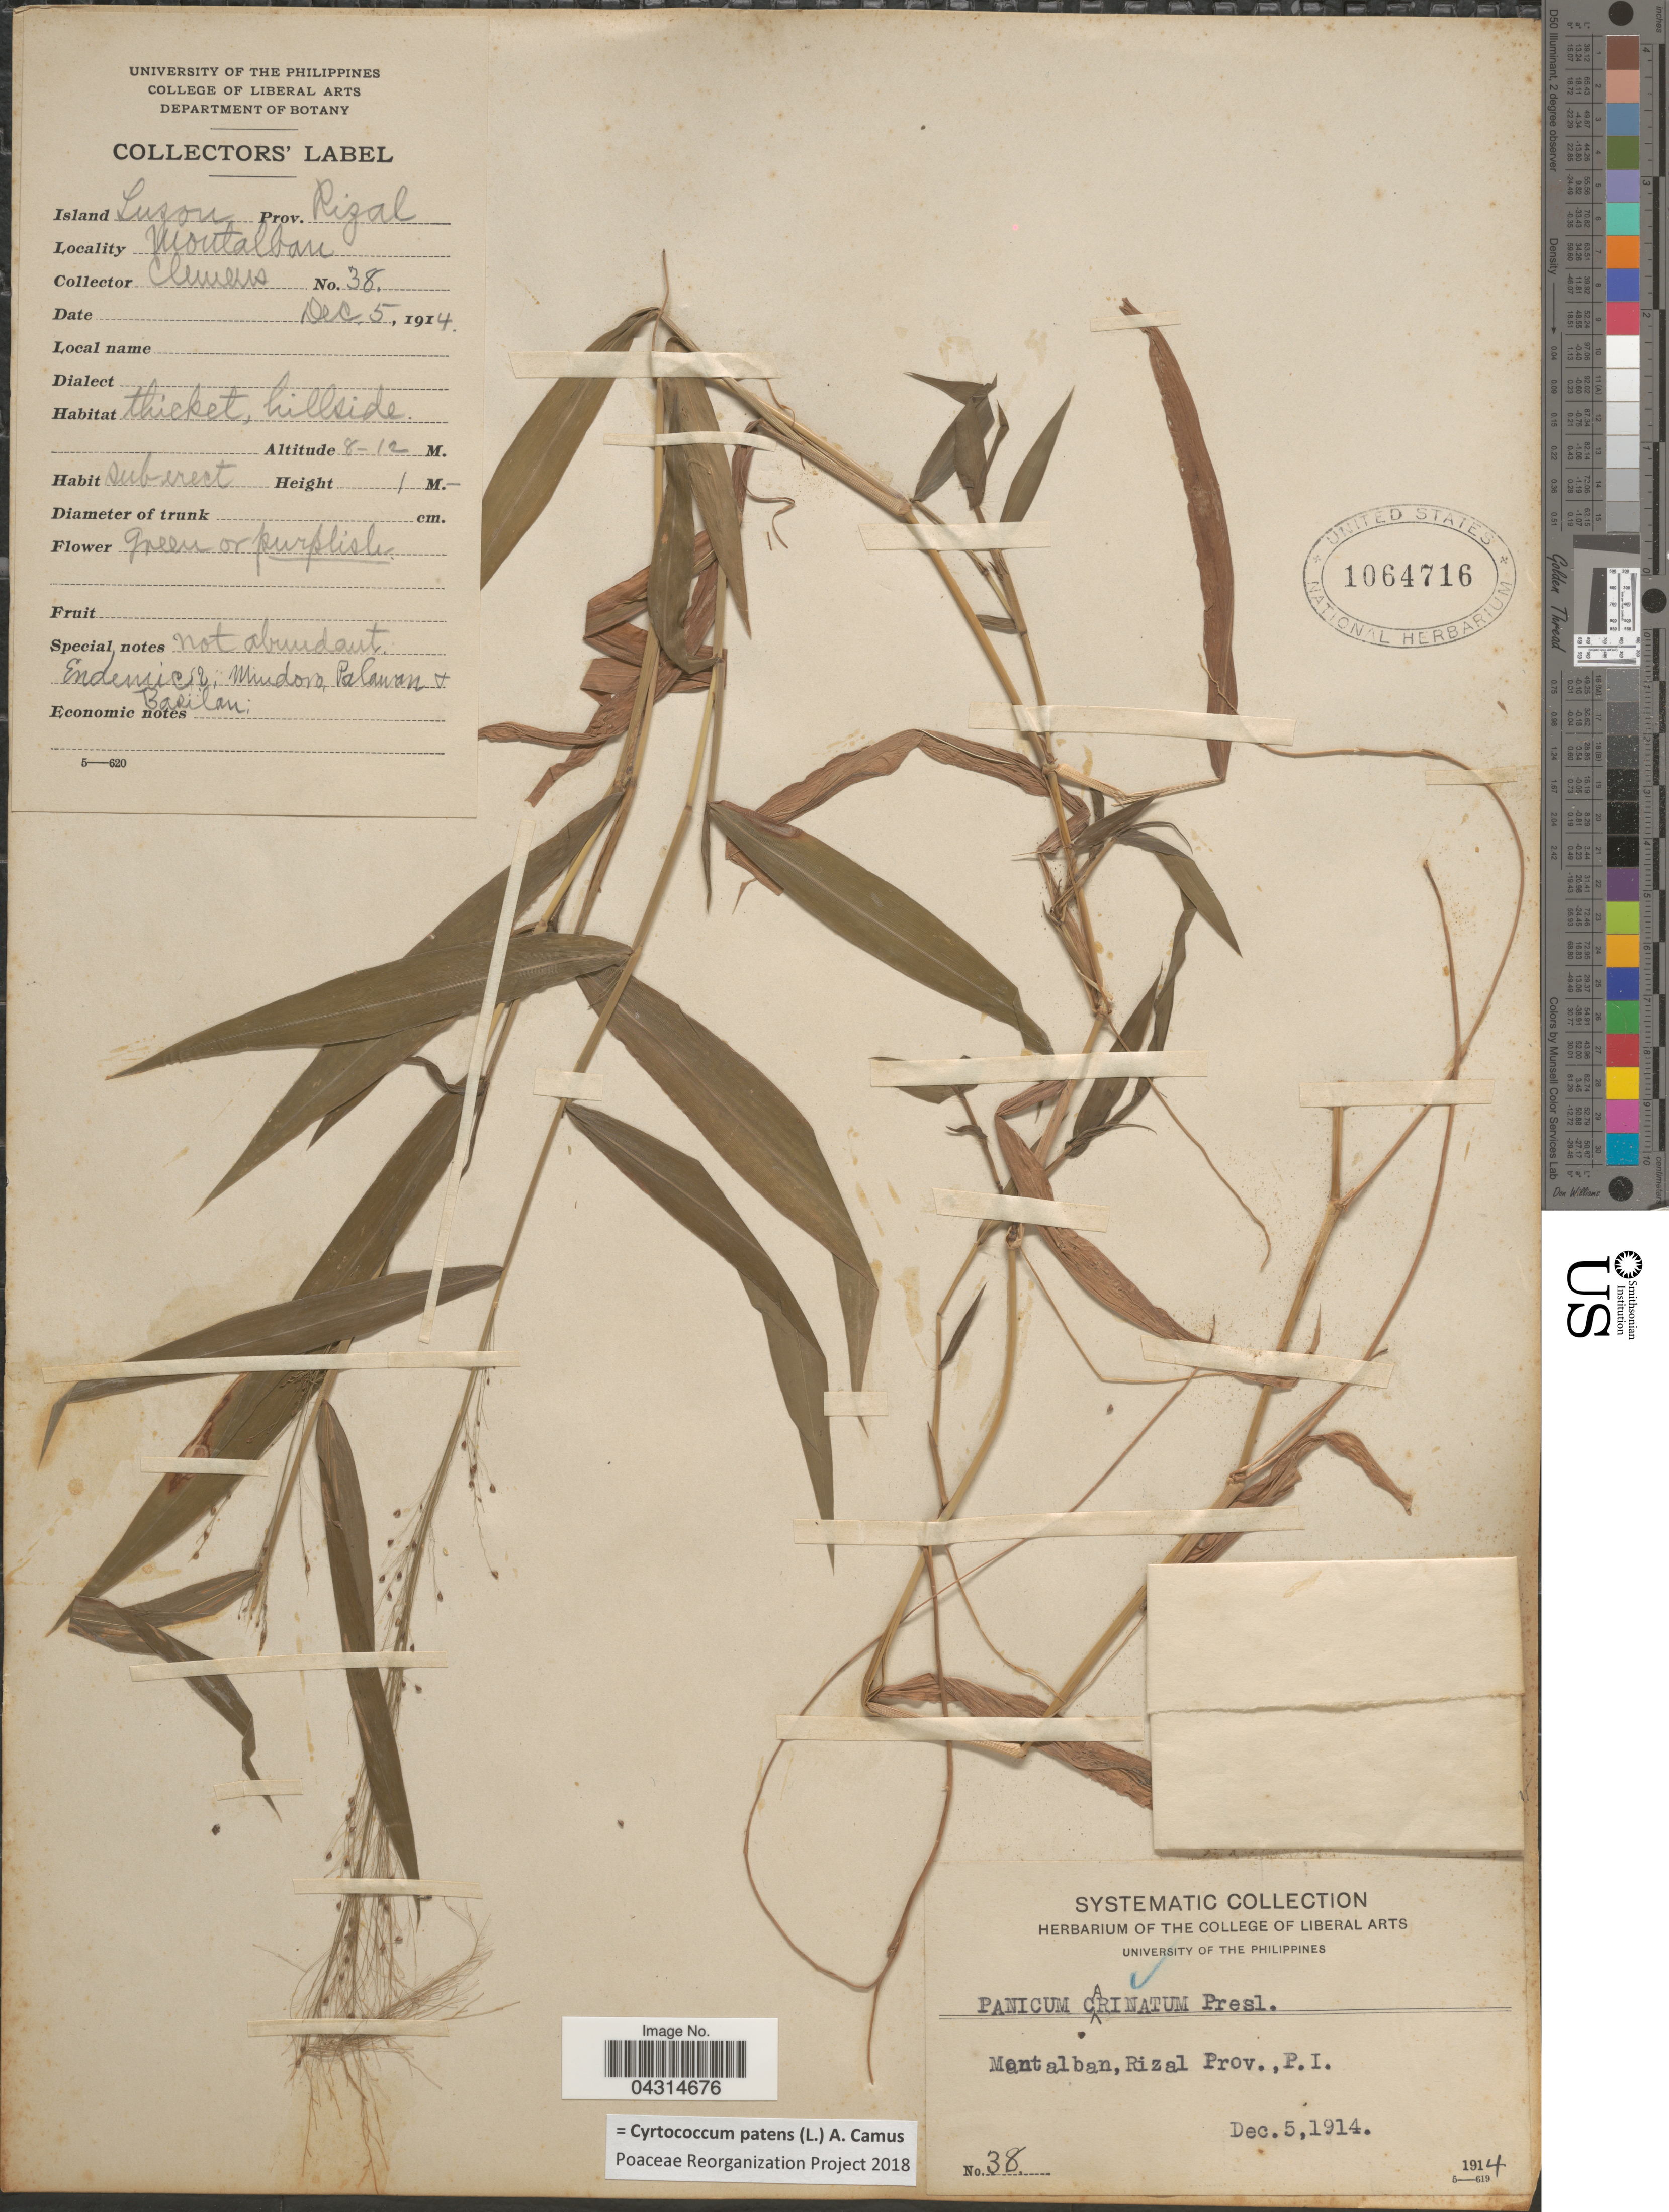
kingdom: Plantae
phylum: Tracheophyta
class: Liliopsida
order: Poales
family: Poaceae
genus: Cyrtococcum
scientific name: Cyrtococcum patens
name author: (L.) A. Camus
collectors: -. Clemens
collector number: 38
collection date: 1914-12-05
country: Philippines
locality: Montalban, Rizal Prov., P. I. Island Luzon Prov. Rizal. Montalban.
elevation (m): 8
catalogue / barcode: US 1064716